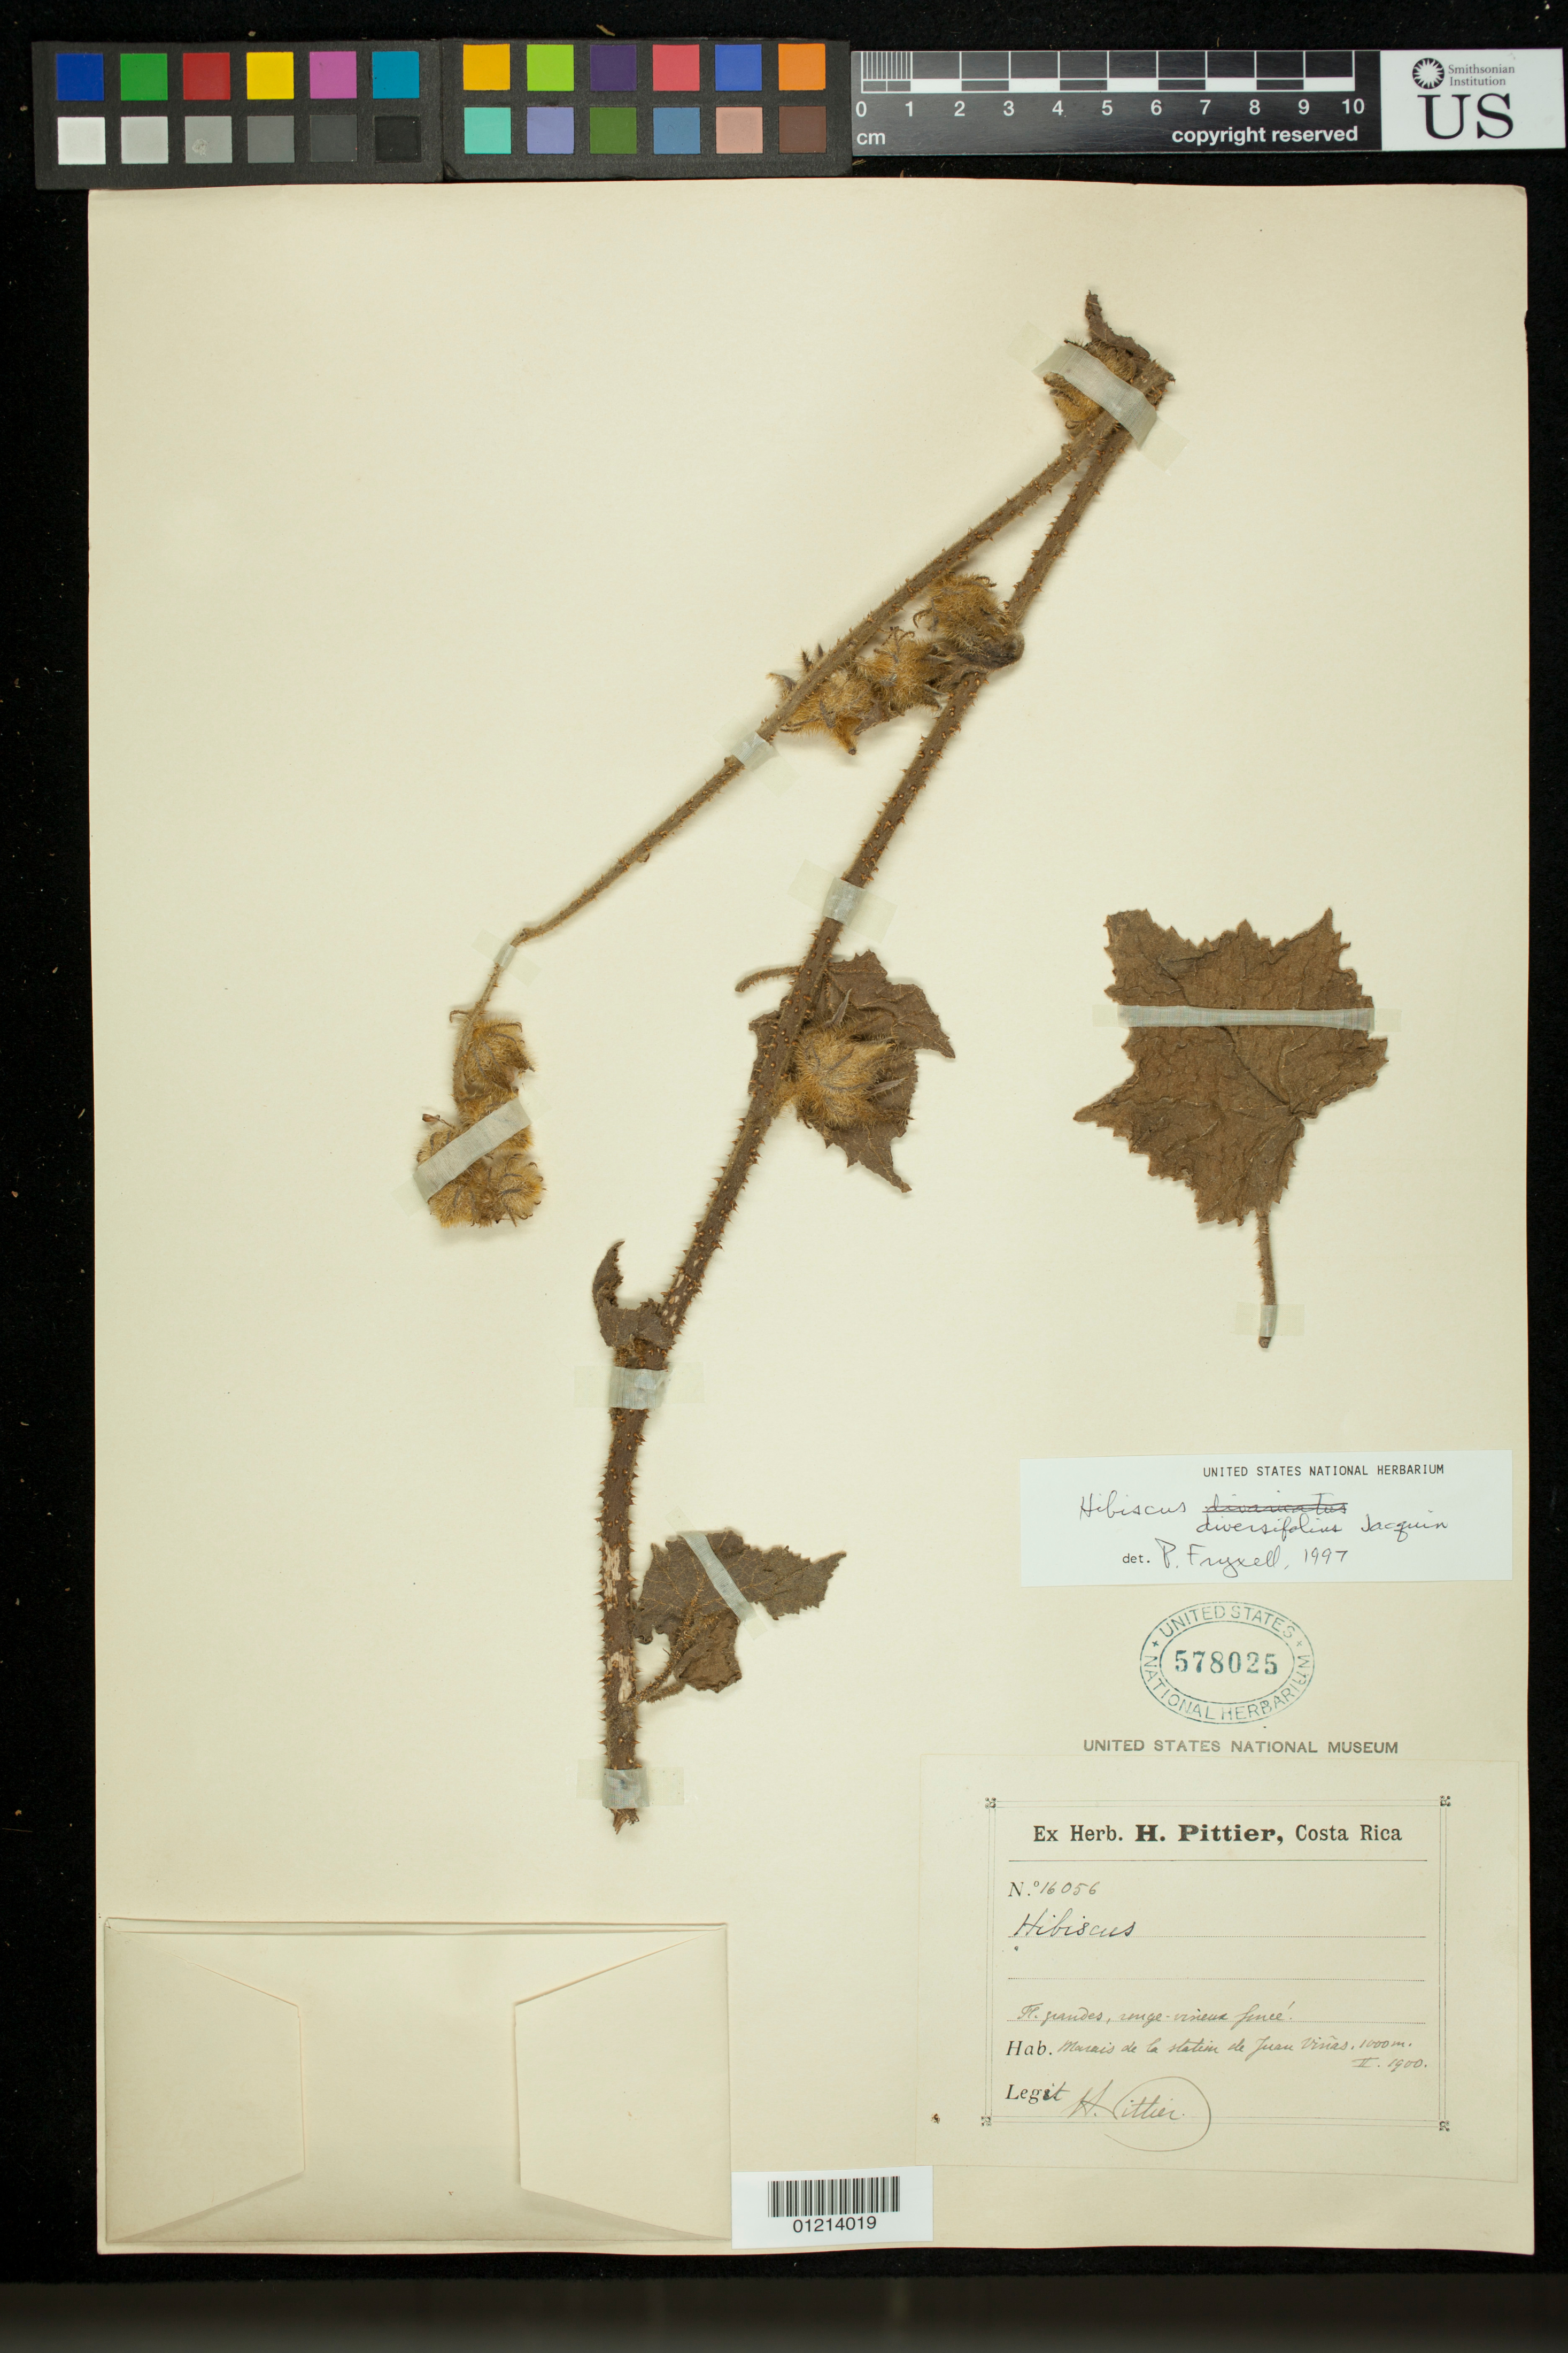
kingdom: Plantae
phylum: Tracheophyta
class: Magnoliopsida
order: Malvales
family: Malvaceae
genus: Sabdariffa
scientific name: Sabdariffa diversifolia subsp. diversifolia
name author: (Jacq.) McLay & R.L. Barrett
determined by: Dorr, Laurence J., Curator (BOT), Smithsonian Institution - National Museum of Natural History (UNITED STATES)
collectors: H. F. Pittier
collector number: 16056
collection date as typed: Feb 1900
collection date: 1900-02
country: Costa Rica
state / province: Cartago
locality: Marais de la station de Juan Viñas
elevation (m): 1000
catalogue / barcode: US 578025